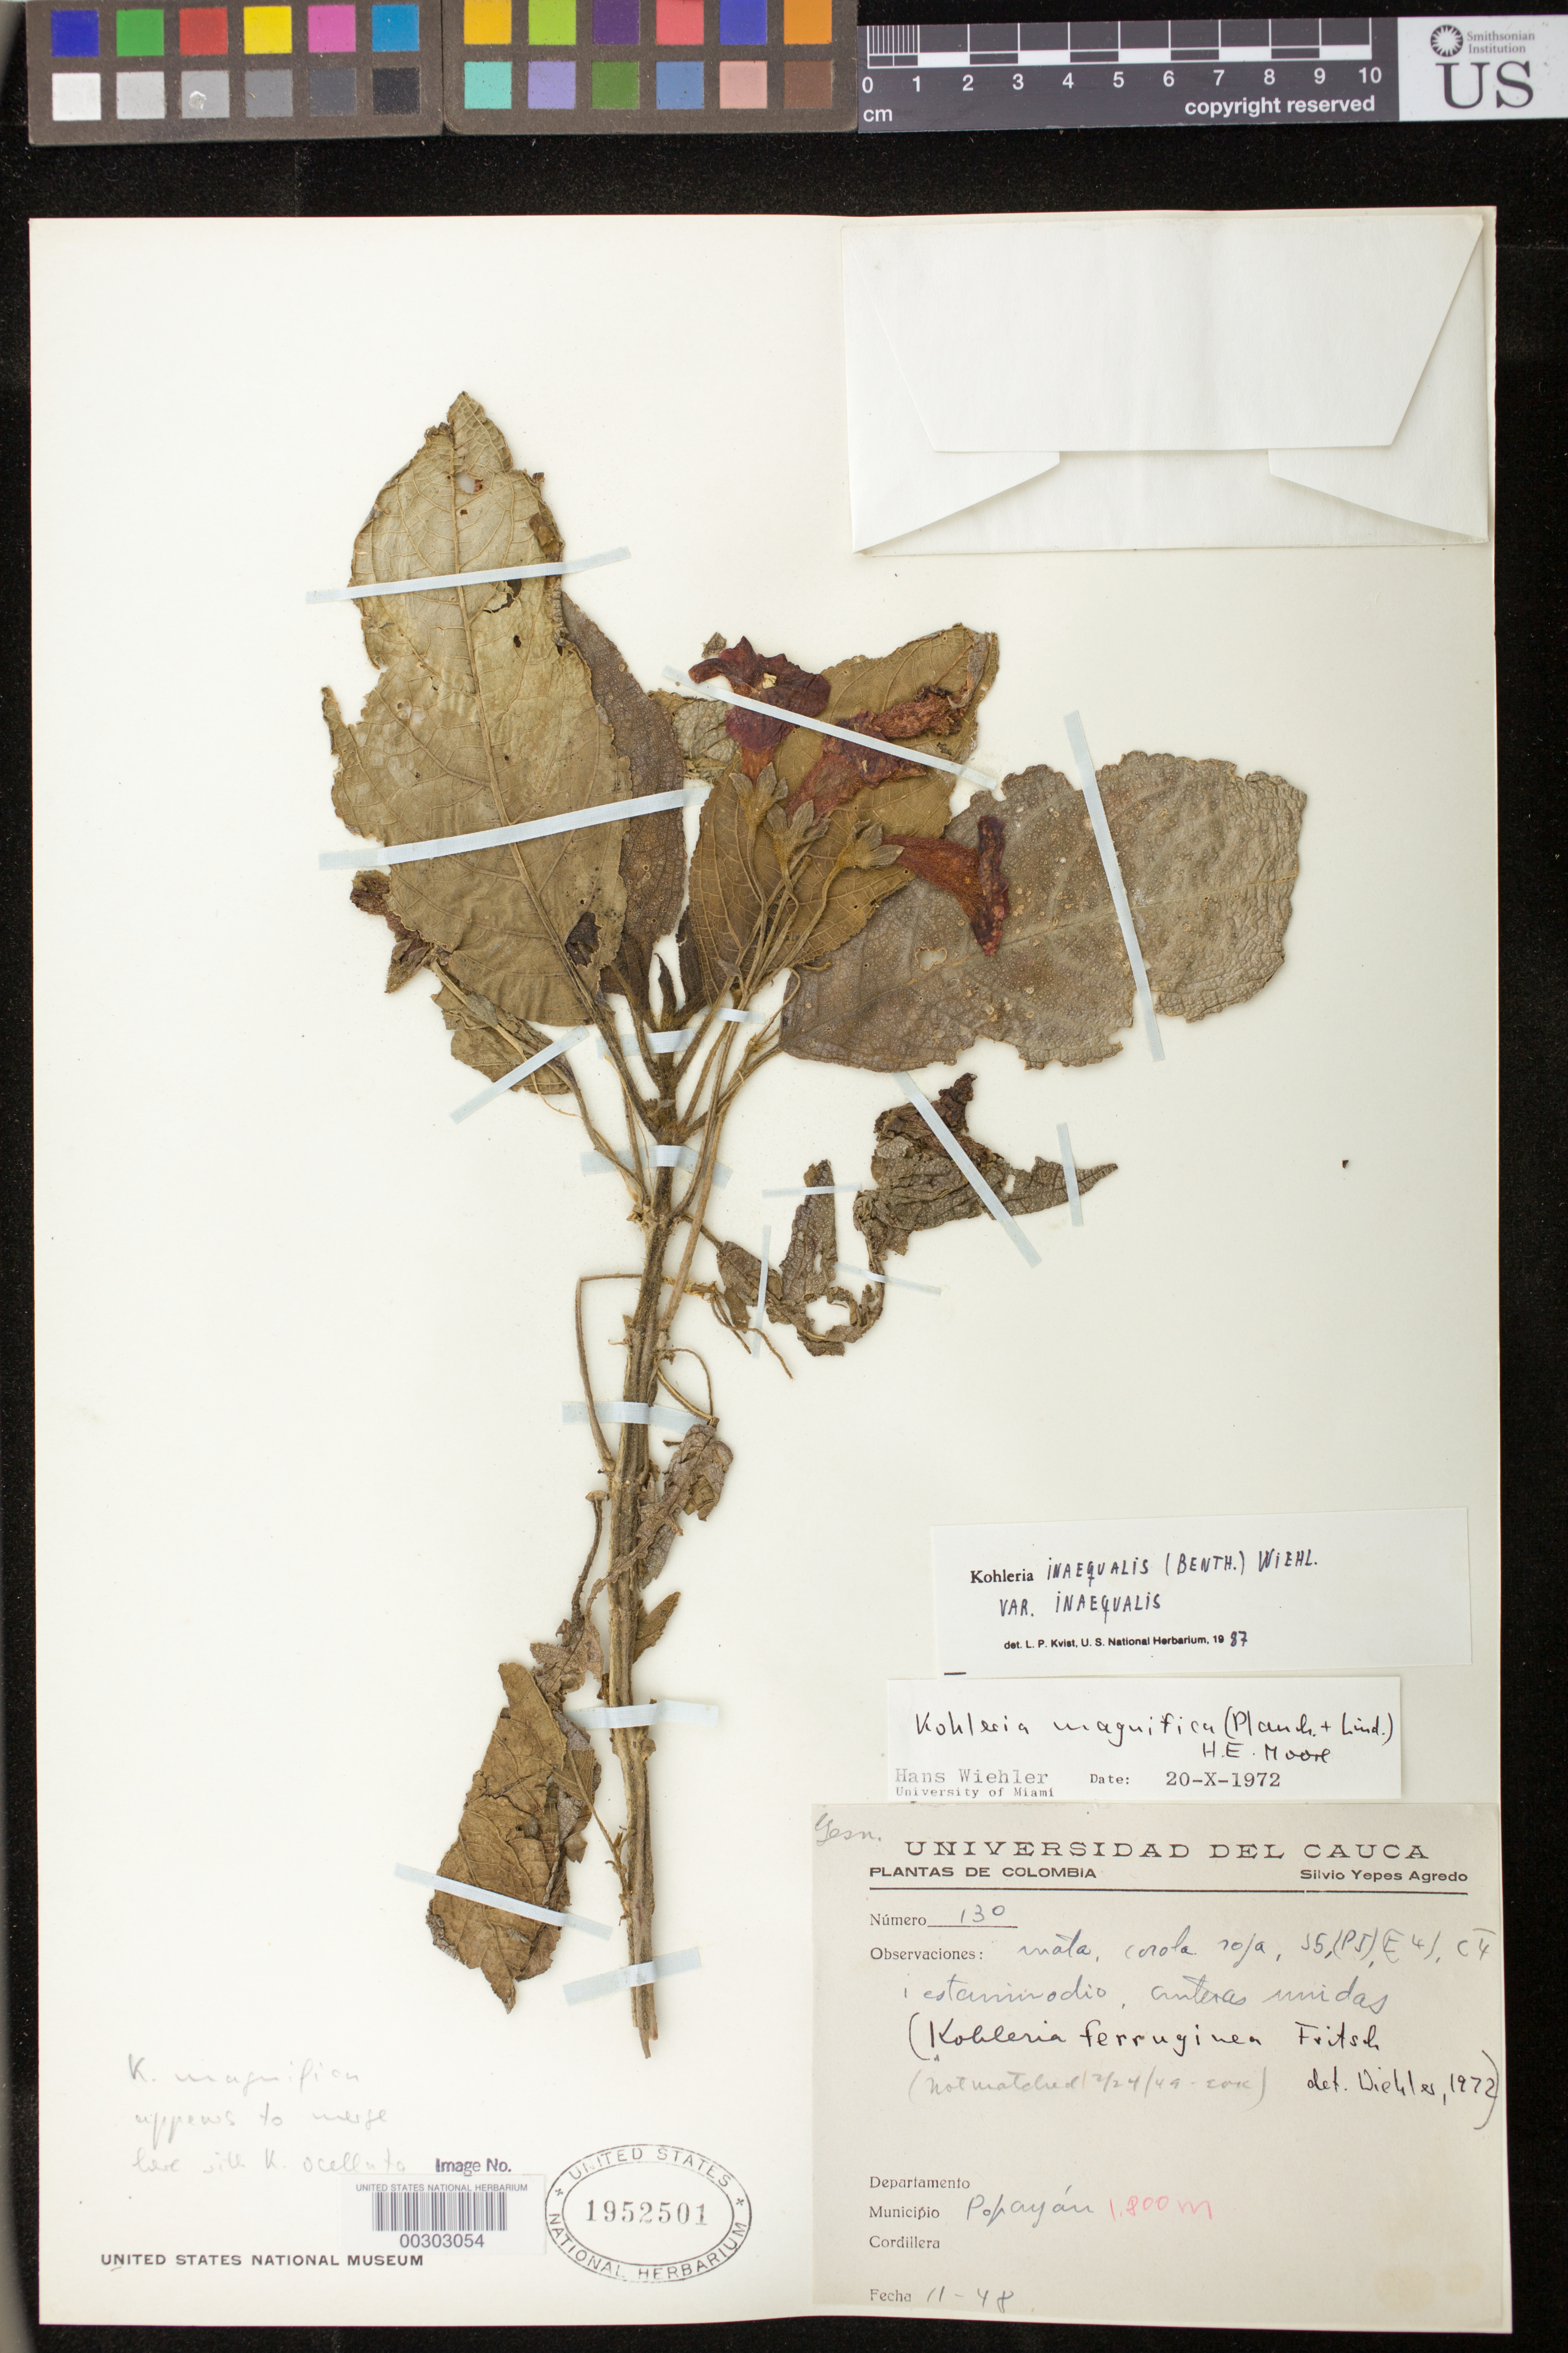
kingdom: Plantae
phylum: Tracheophyta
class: Magnoliopsida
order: Lamiales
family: Gesneriaceae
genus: Kohleria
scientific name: Kohleria inaequalis var. inaequalis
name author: (Benth.) Wiehler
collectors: S. Y. Agredo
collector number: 130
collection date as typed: Nov 1948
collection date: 1948-11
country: Colombia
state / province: Cauca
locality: Mun. of Popayan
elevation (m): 1800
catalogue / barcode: US 1952501